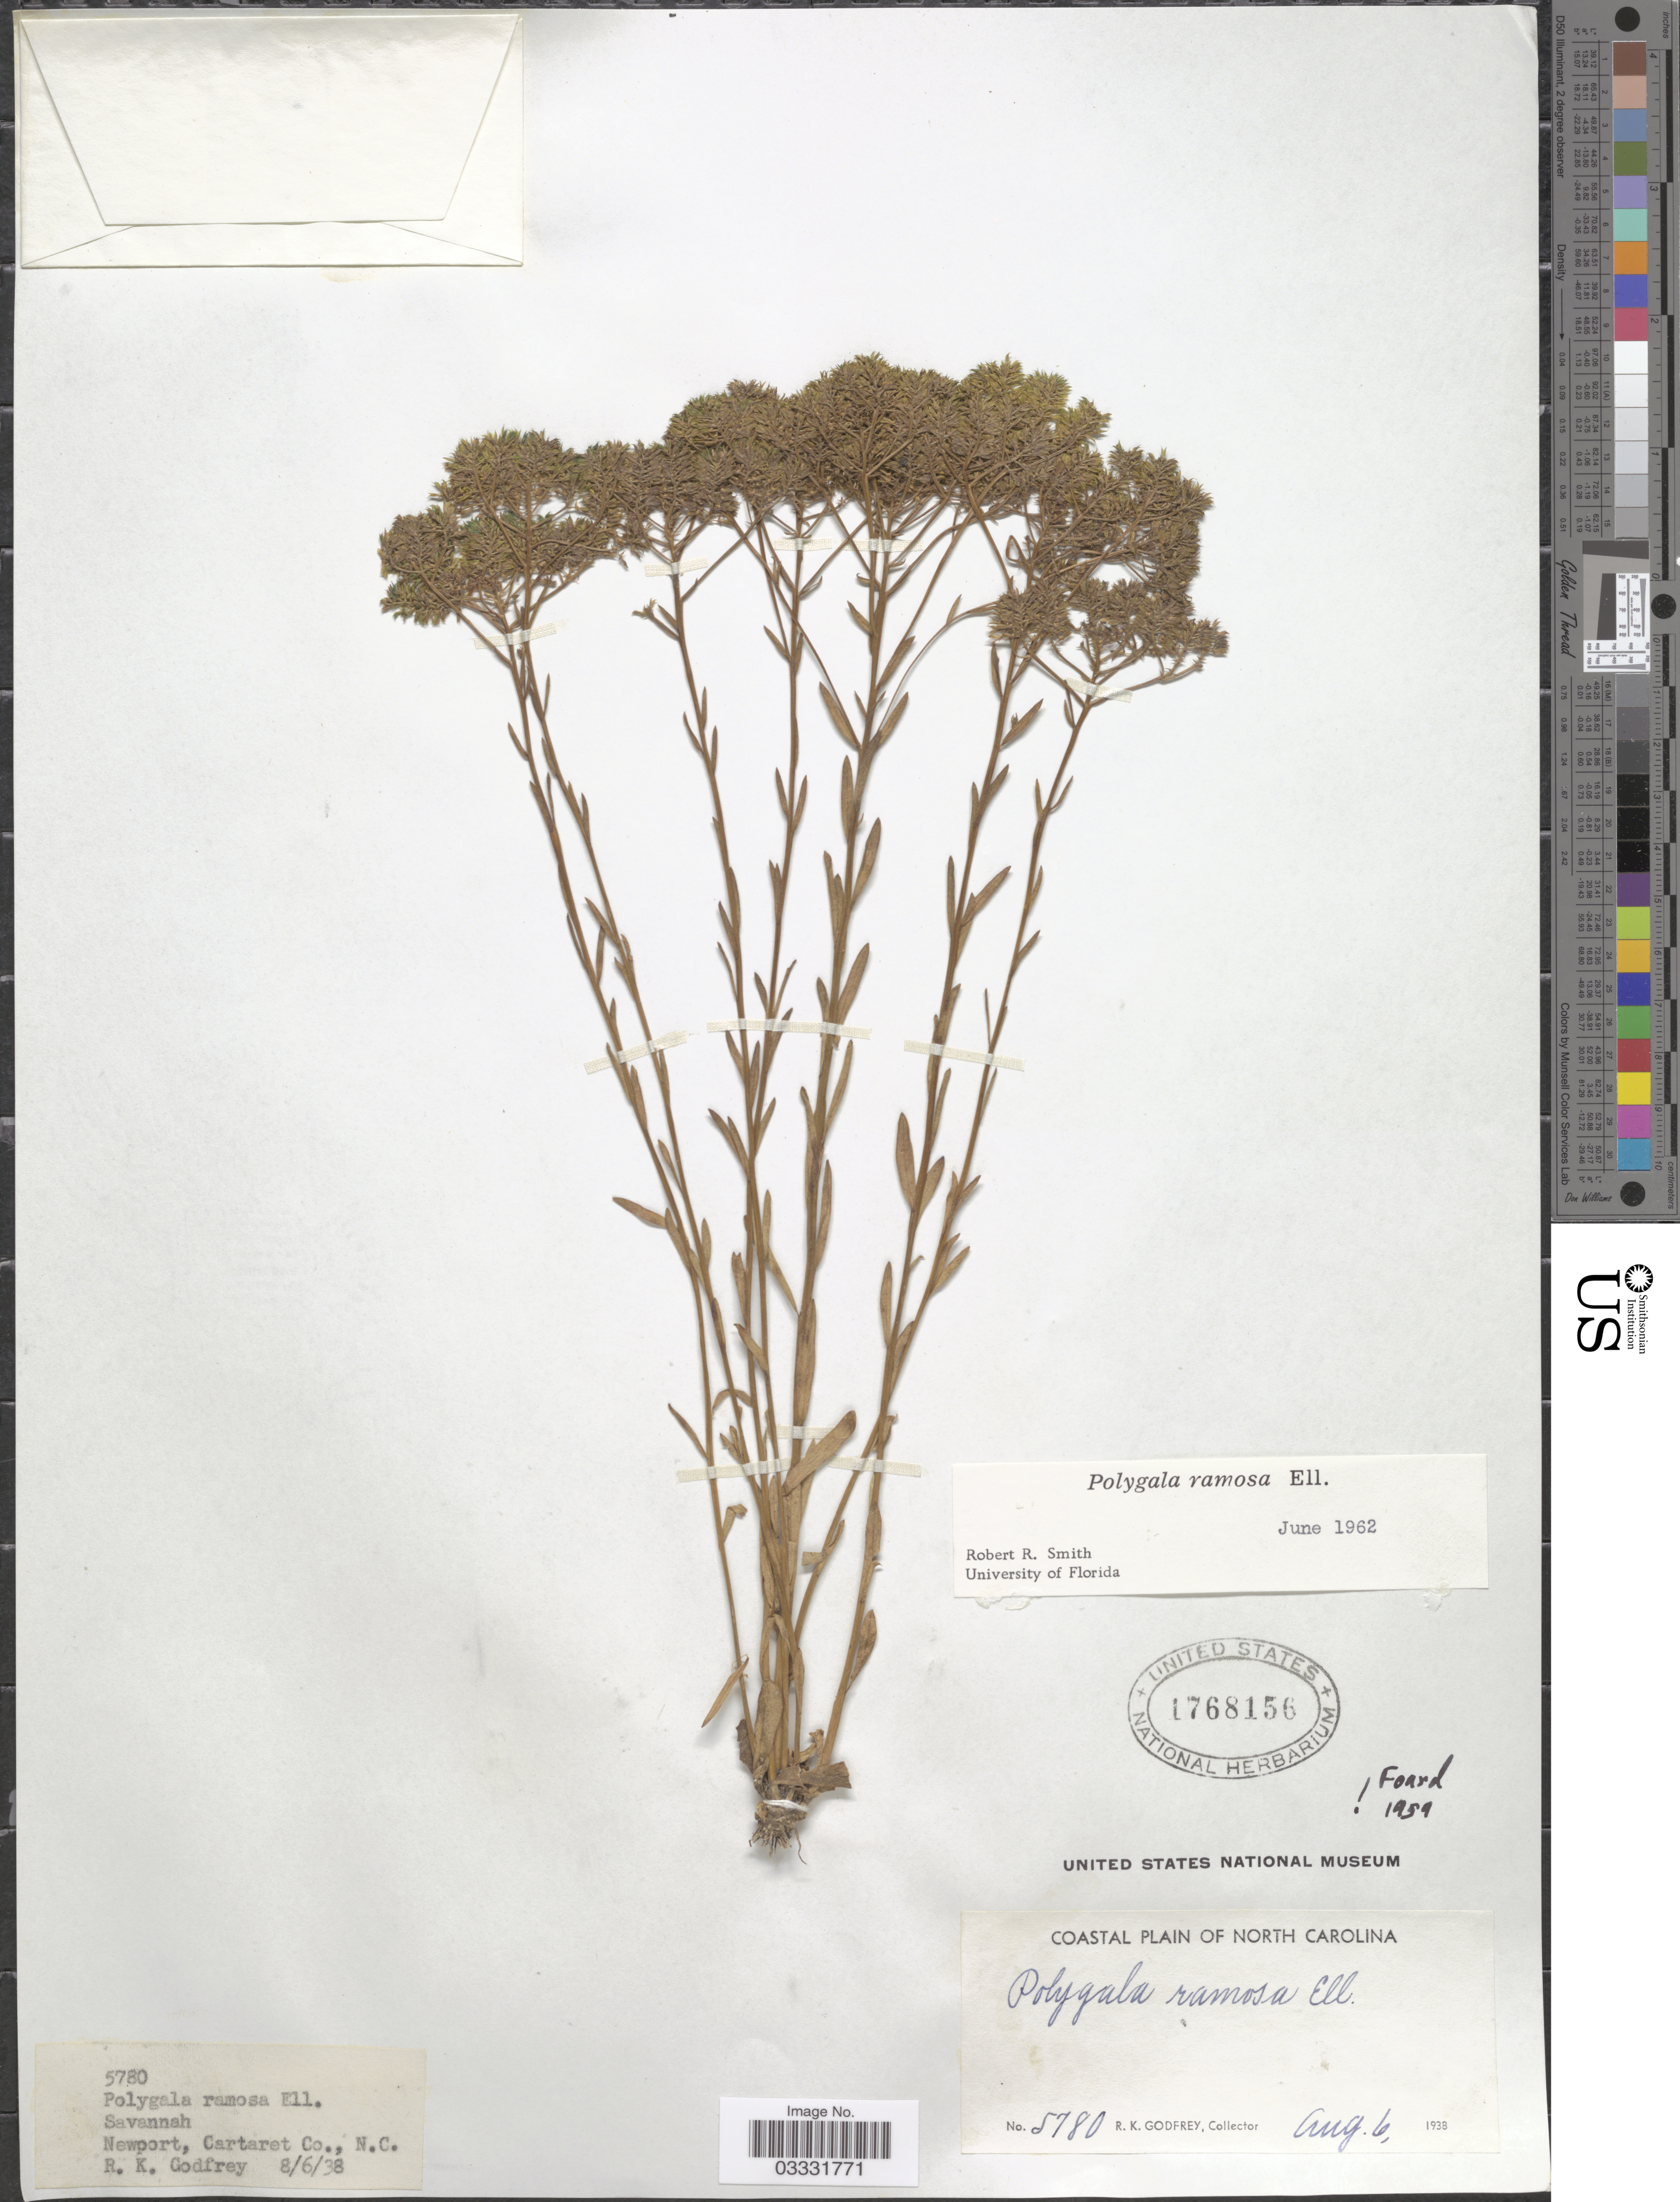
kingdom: Plantae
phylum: Tracheophyta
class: Magnoliopsida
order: Fabales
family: Polygalaceae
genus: Polygala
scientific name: Polygala ramosa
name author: Elliott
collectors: R. K. Godfrey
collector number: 5780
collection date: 1938-08-06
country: United States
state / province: North Carolina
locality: Coastal Plain of North Carolina. Newport, Cartaret Co.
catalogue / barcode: US 1768156